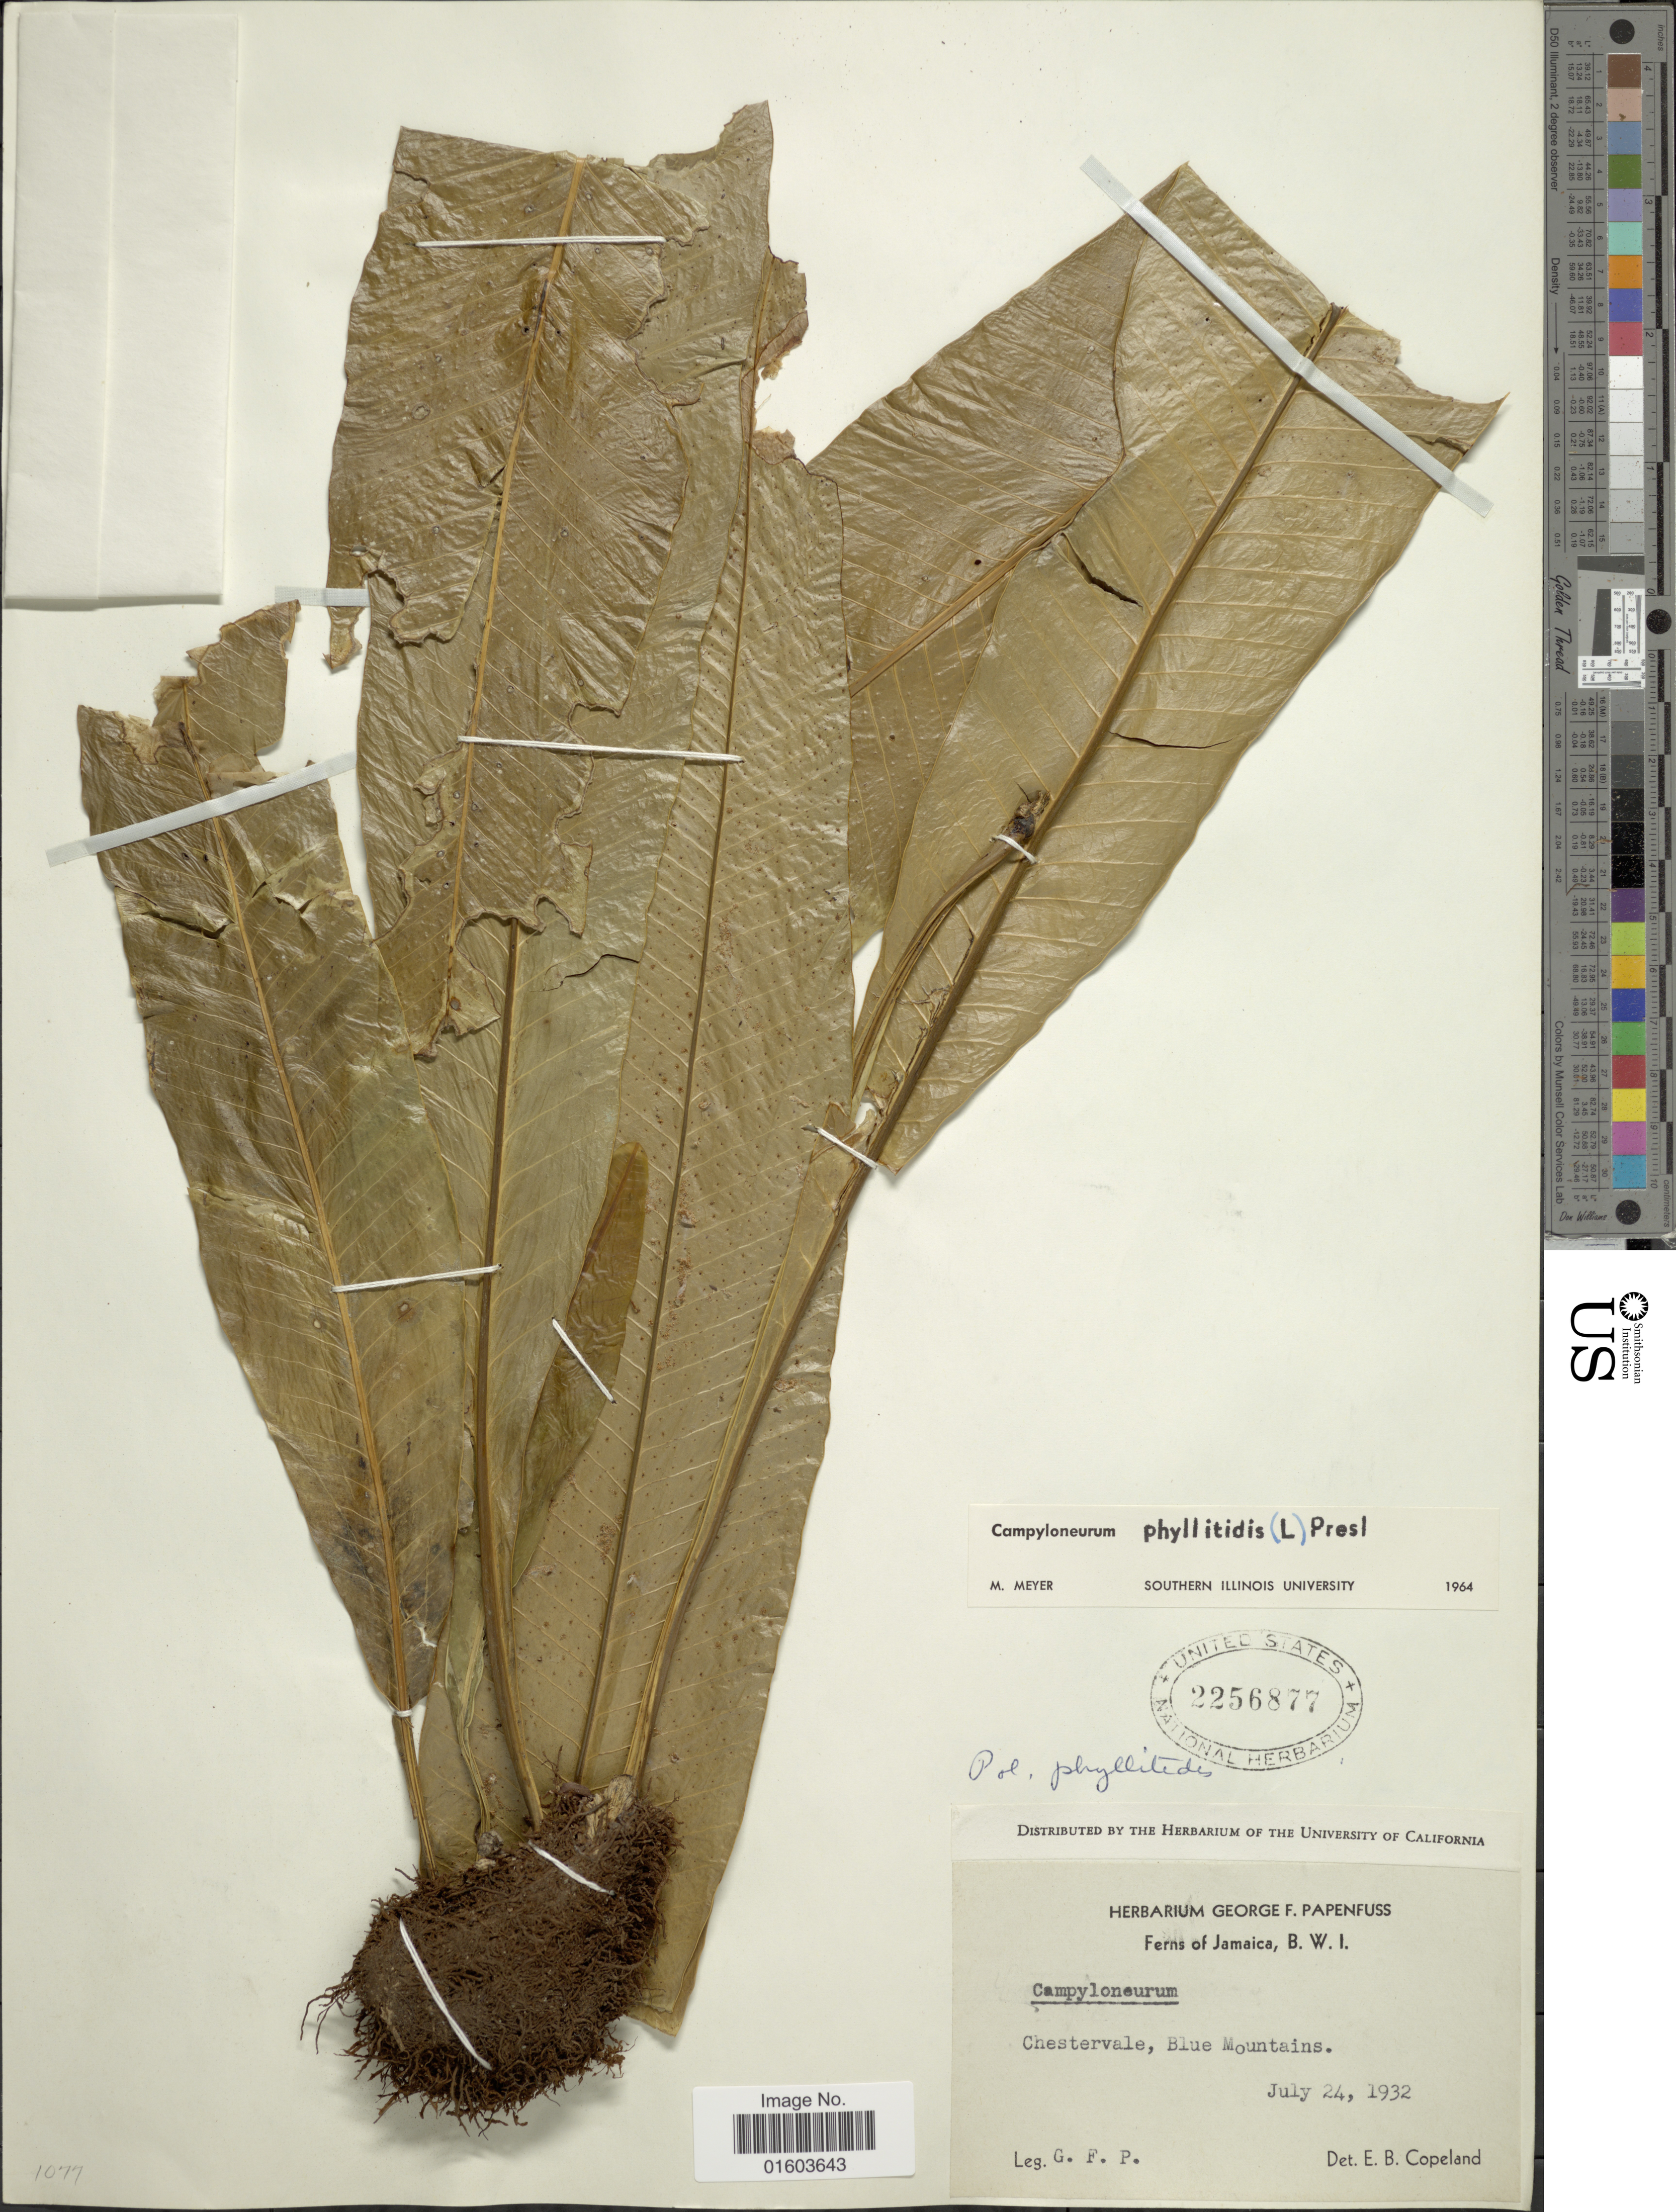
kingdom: Plantae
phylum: Tracheophyta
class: Polypodiopsida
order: Polypodiales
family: Polypodiaceae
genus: Campyloneurum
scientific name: Campyloneurum phyllitidis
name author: (L.) C. Presl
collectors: G. Papenfuss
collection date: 1932-07-24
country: Jamaica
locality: Chestervale, Blue Mountains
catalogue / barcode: US 2256877